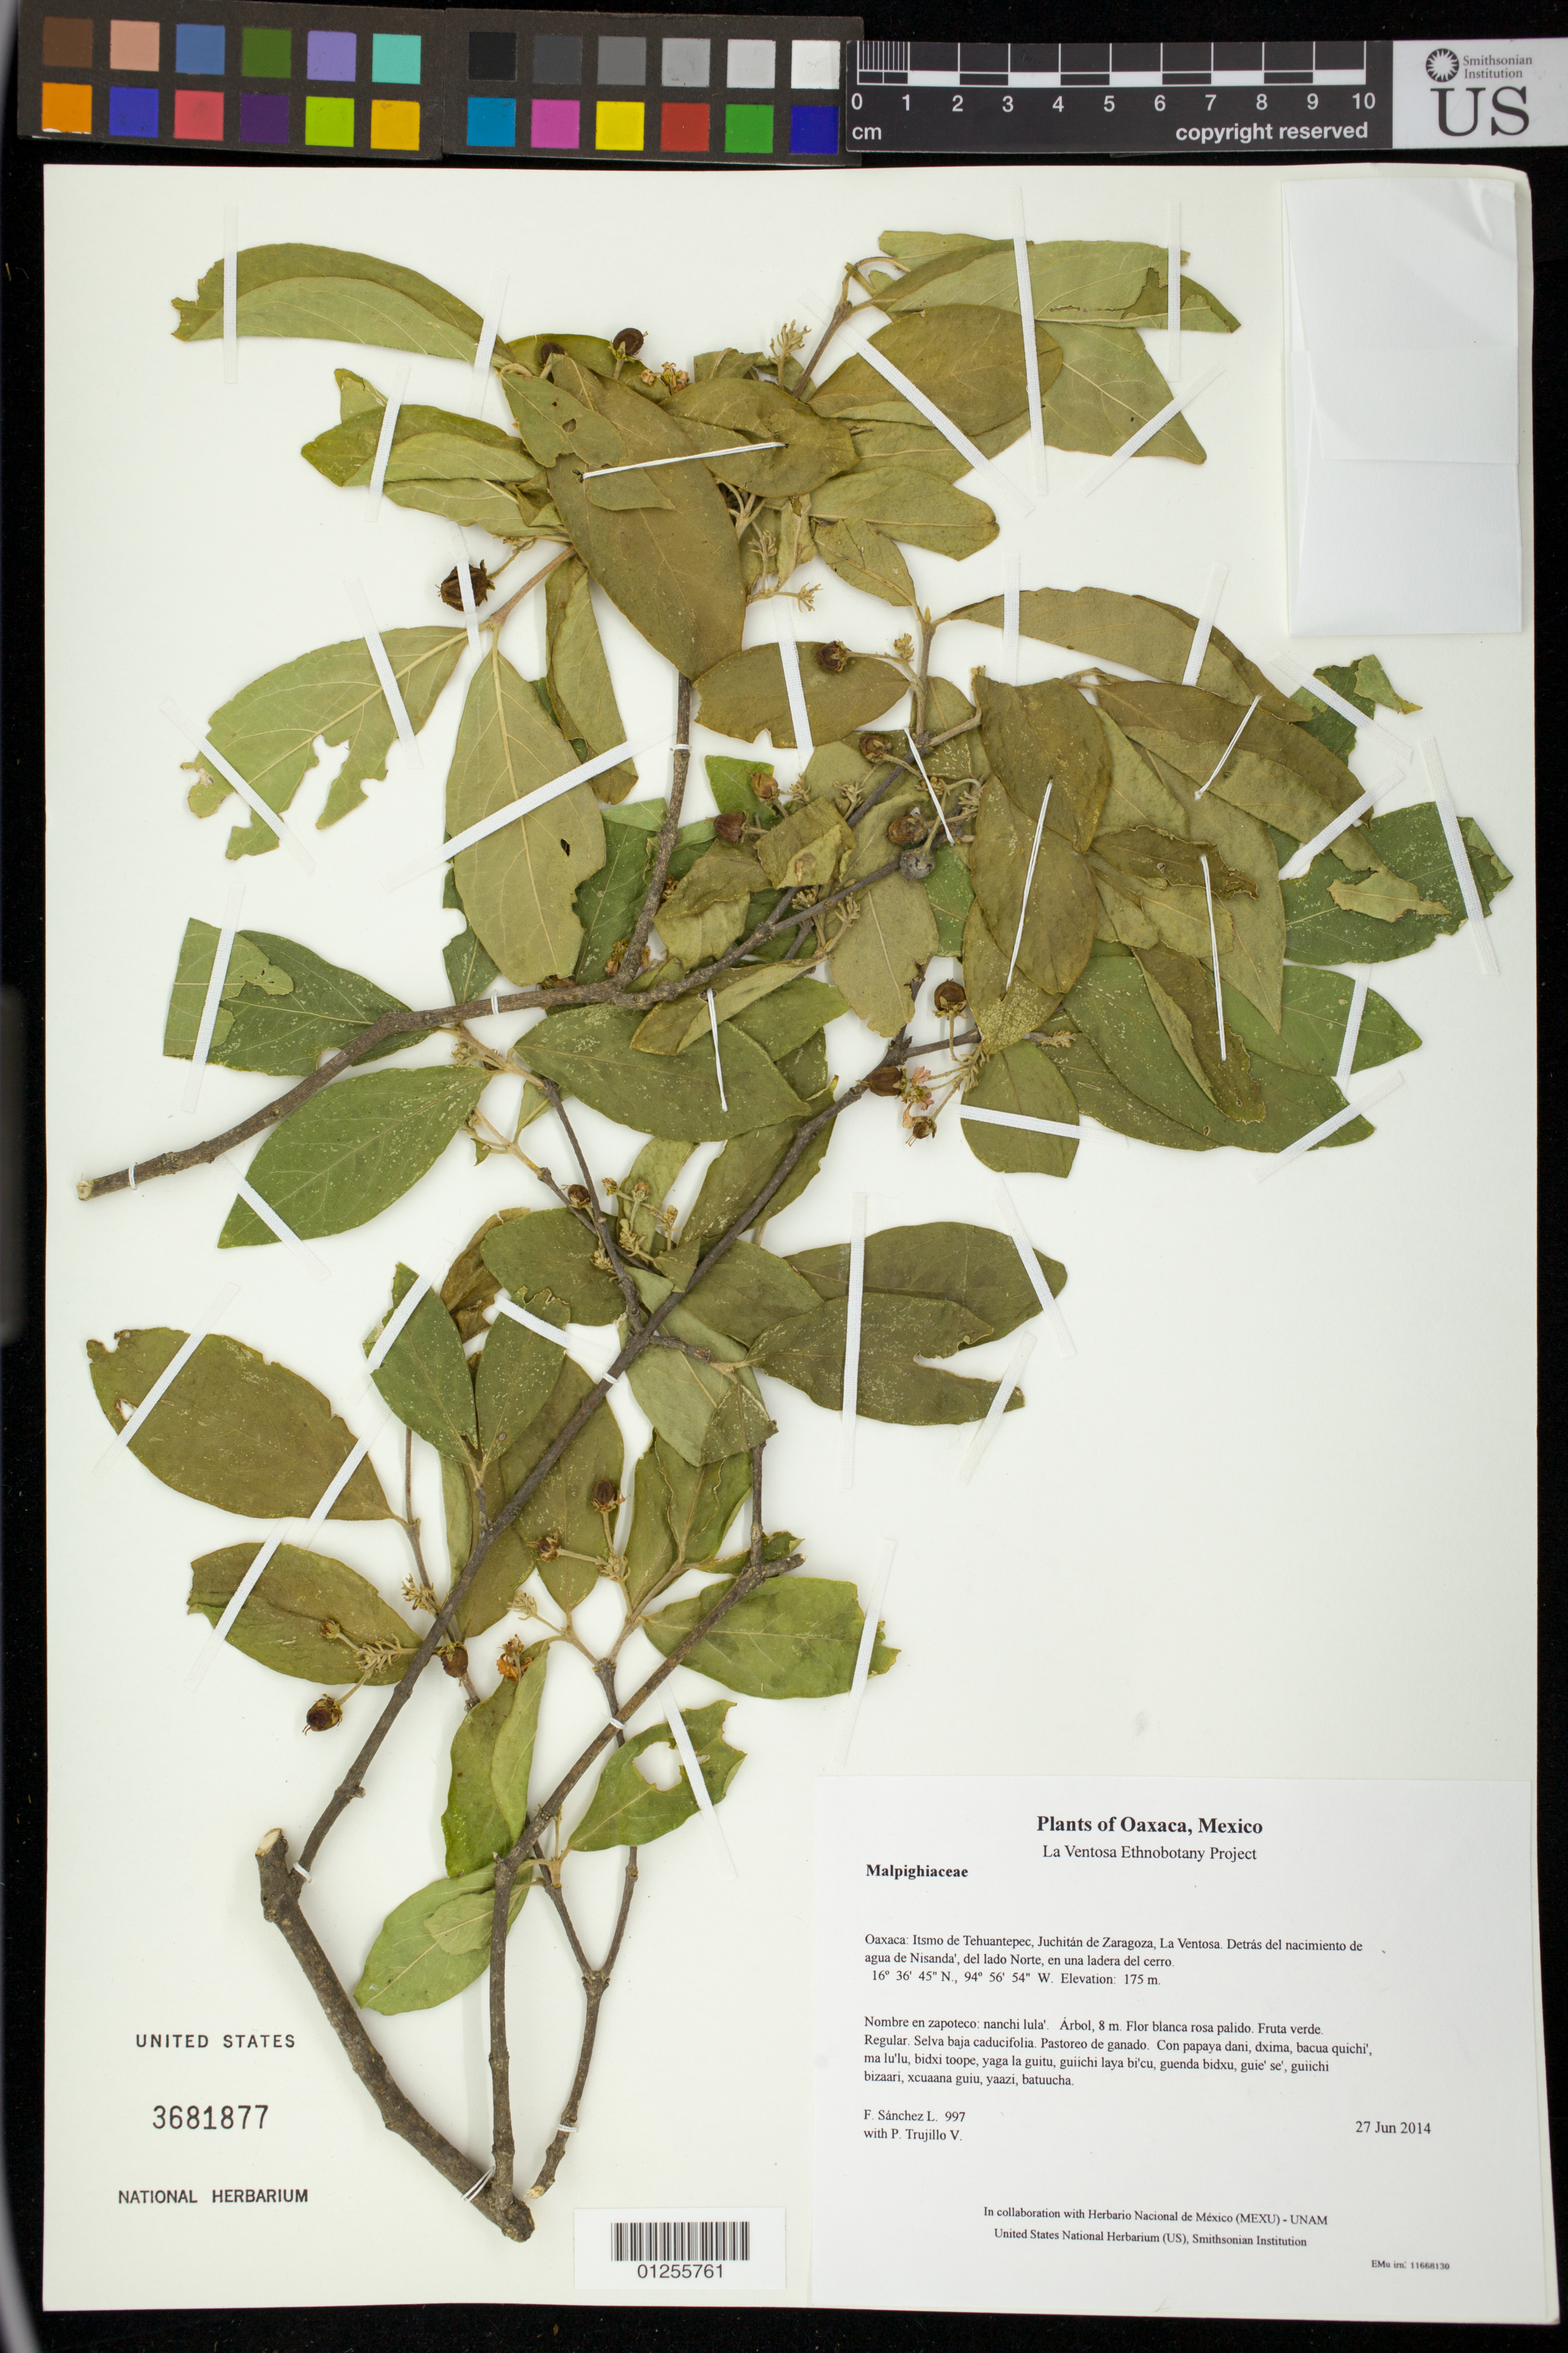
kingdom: Plantae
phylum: Tracheophyta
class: Magnoliopsida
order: Malpighiales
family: Malpighiaceae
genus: Malpighia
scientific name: Malpighia mexicana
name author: A. Juss.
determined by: Velasco G., Kenia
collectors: F. Sánchez L. & P. Trujillo V.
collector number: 997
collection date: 2014-06-27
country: Mexico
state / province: Oaxaca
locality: Itsmo de Tehuantepec, Juchitán de Zaragoza, La Ventosa. Detrás del nacimiento de agua de Nisanda', del lado Norte, en una ladera del cerro.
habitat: Selva baja caducifolia. Pastoreo de ganado.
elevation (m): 175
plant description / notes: JEBOT, MEXU, SERO, US; Yaga. 8 m. Guie' naquichi' rosa te. Cuaananaxhi naga'. Nuu.; nanche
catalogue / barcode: US 3681877